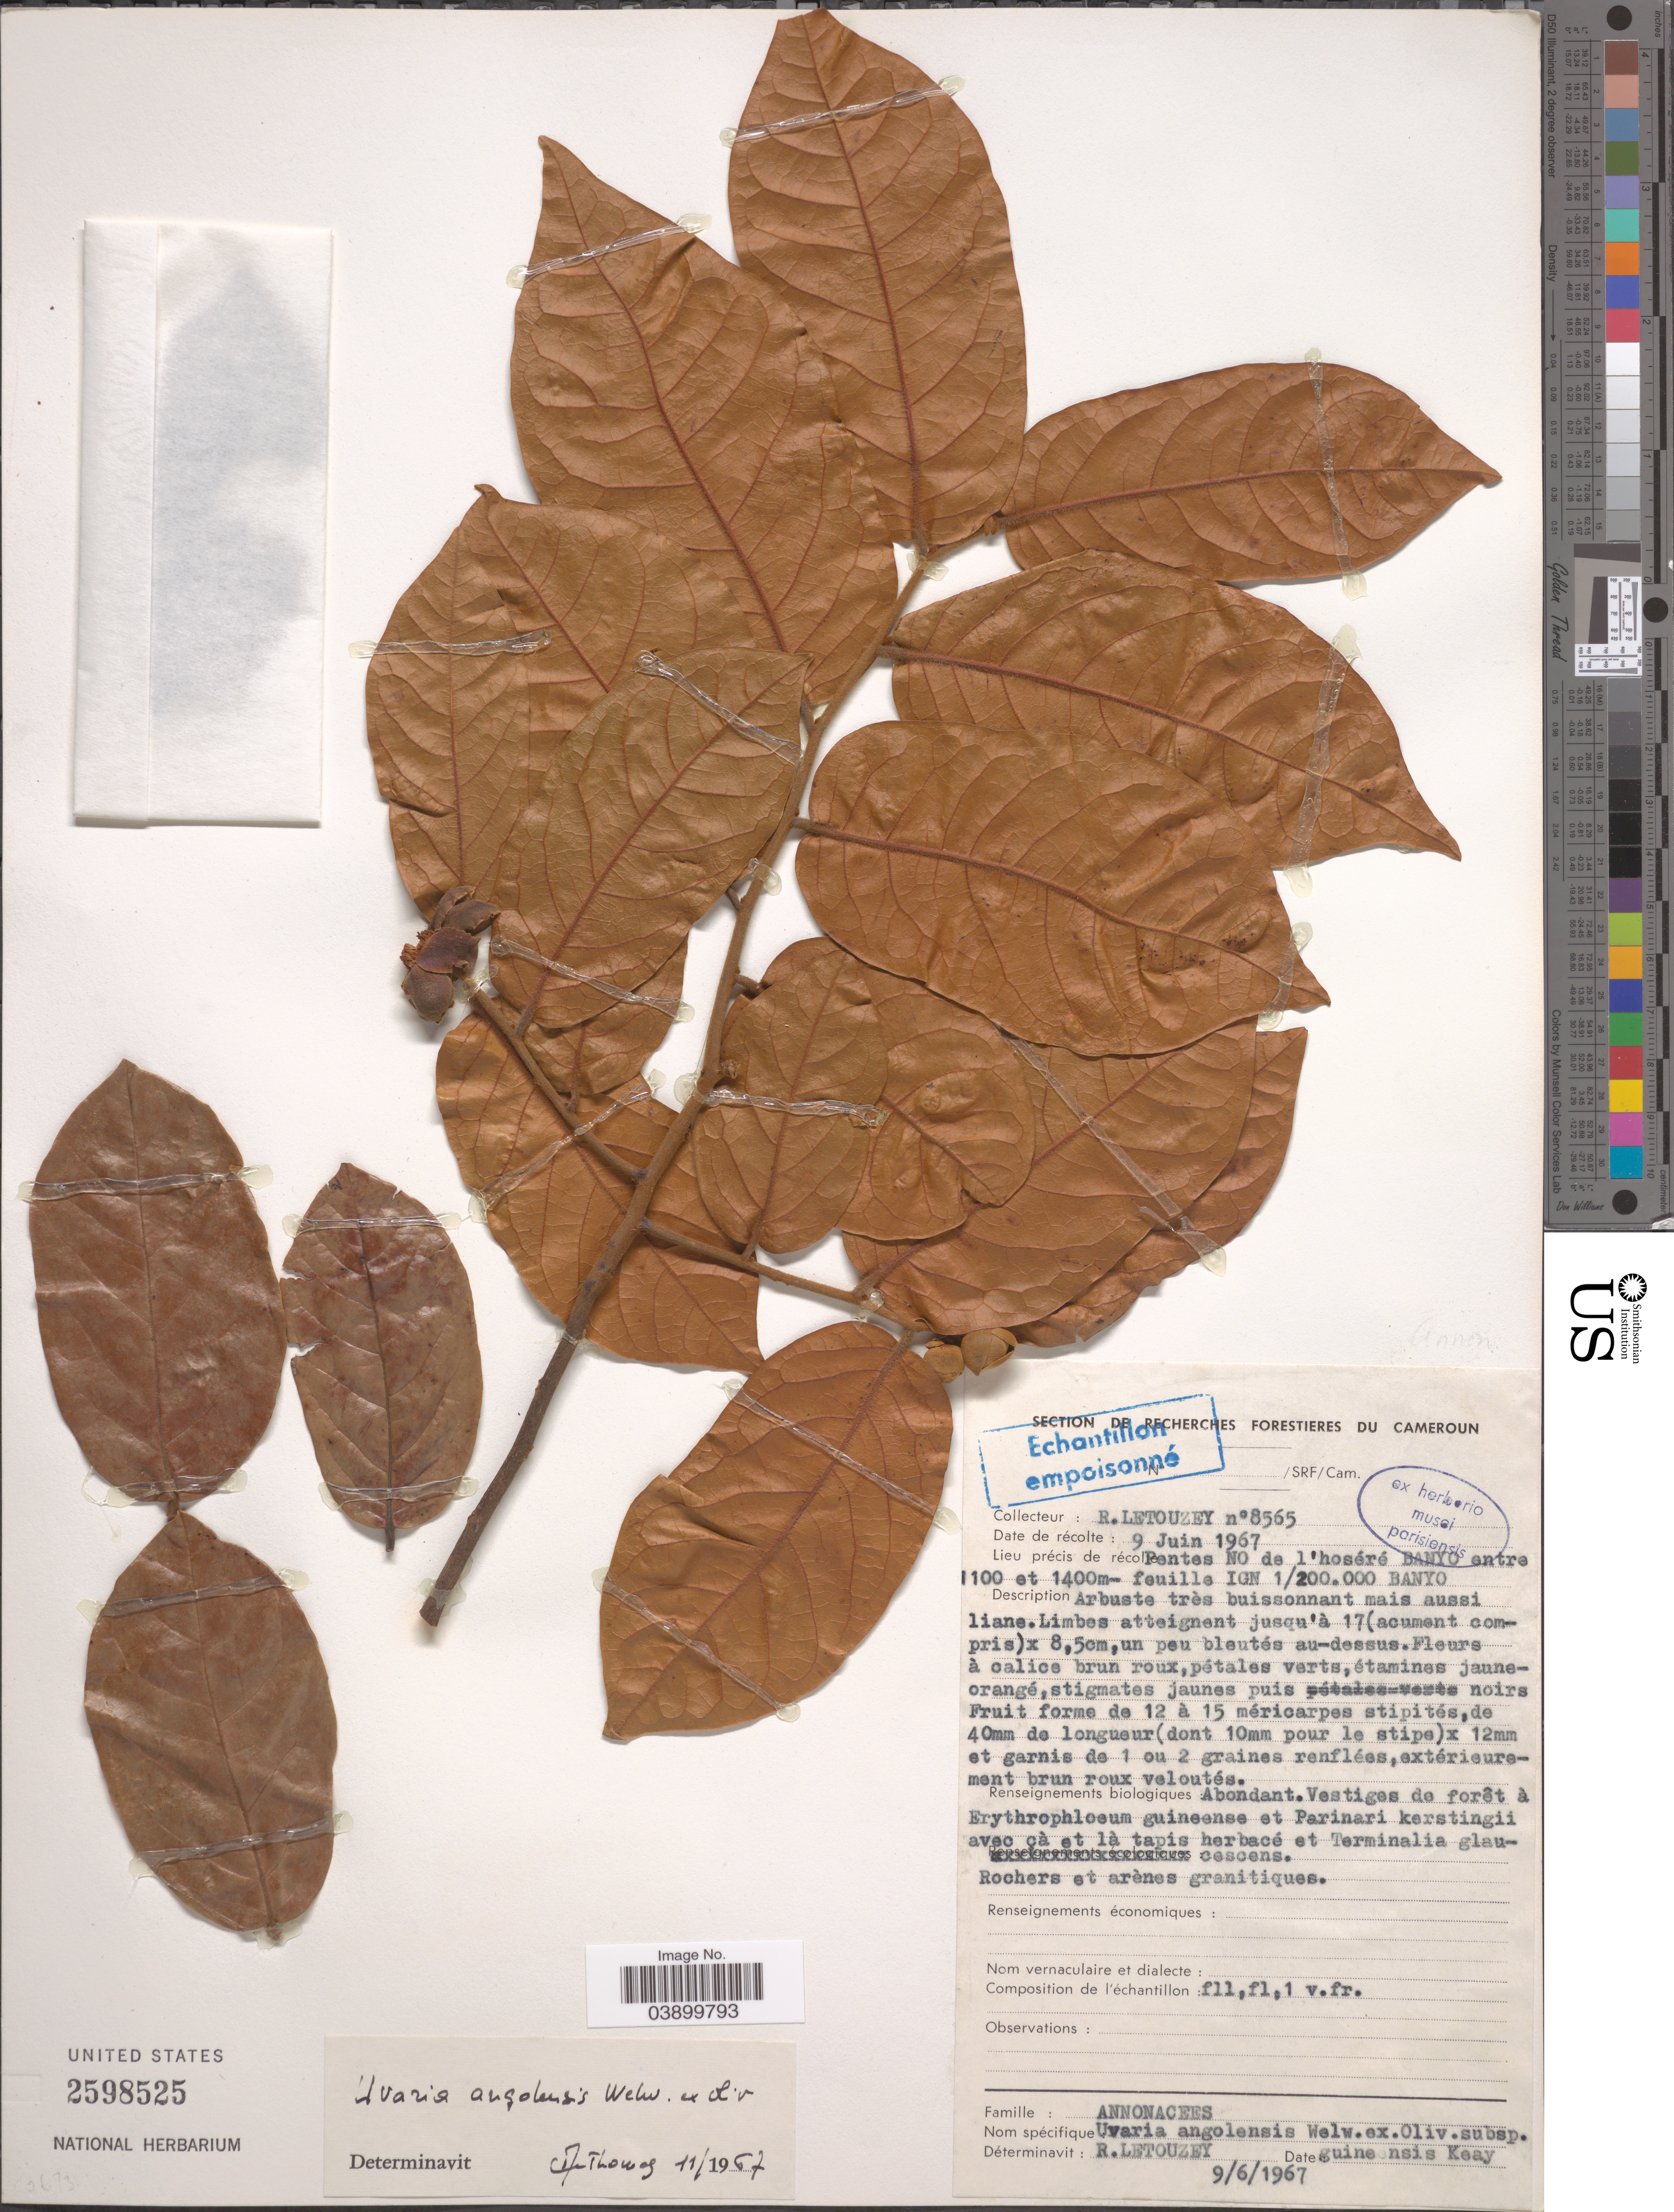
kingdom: Plantae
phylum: Tracheophyta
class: Magnoliopsida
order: Magnoliales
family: Annonaceae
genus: Uvaria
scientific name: Uvaria angolensis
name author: Welw. ex Oliv.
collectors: R. Letouzey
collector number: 8565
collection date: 1967-06-09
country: Cameroon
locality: Pentes NO de l' hoséré Banyo entre feuille IGN 1/200.000 Banyo.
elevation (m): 1100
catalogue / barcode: US 2598525